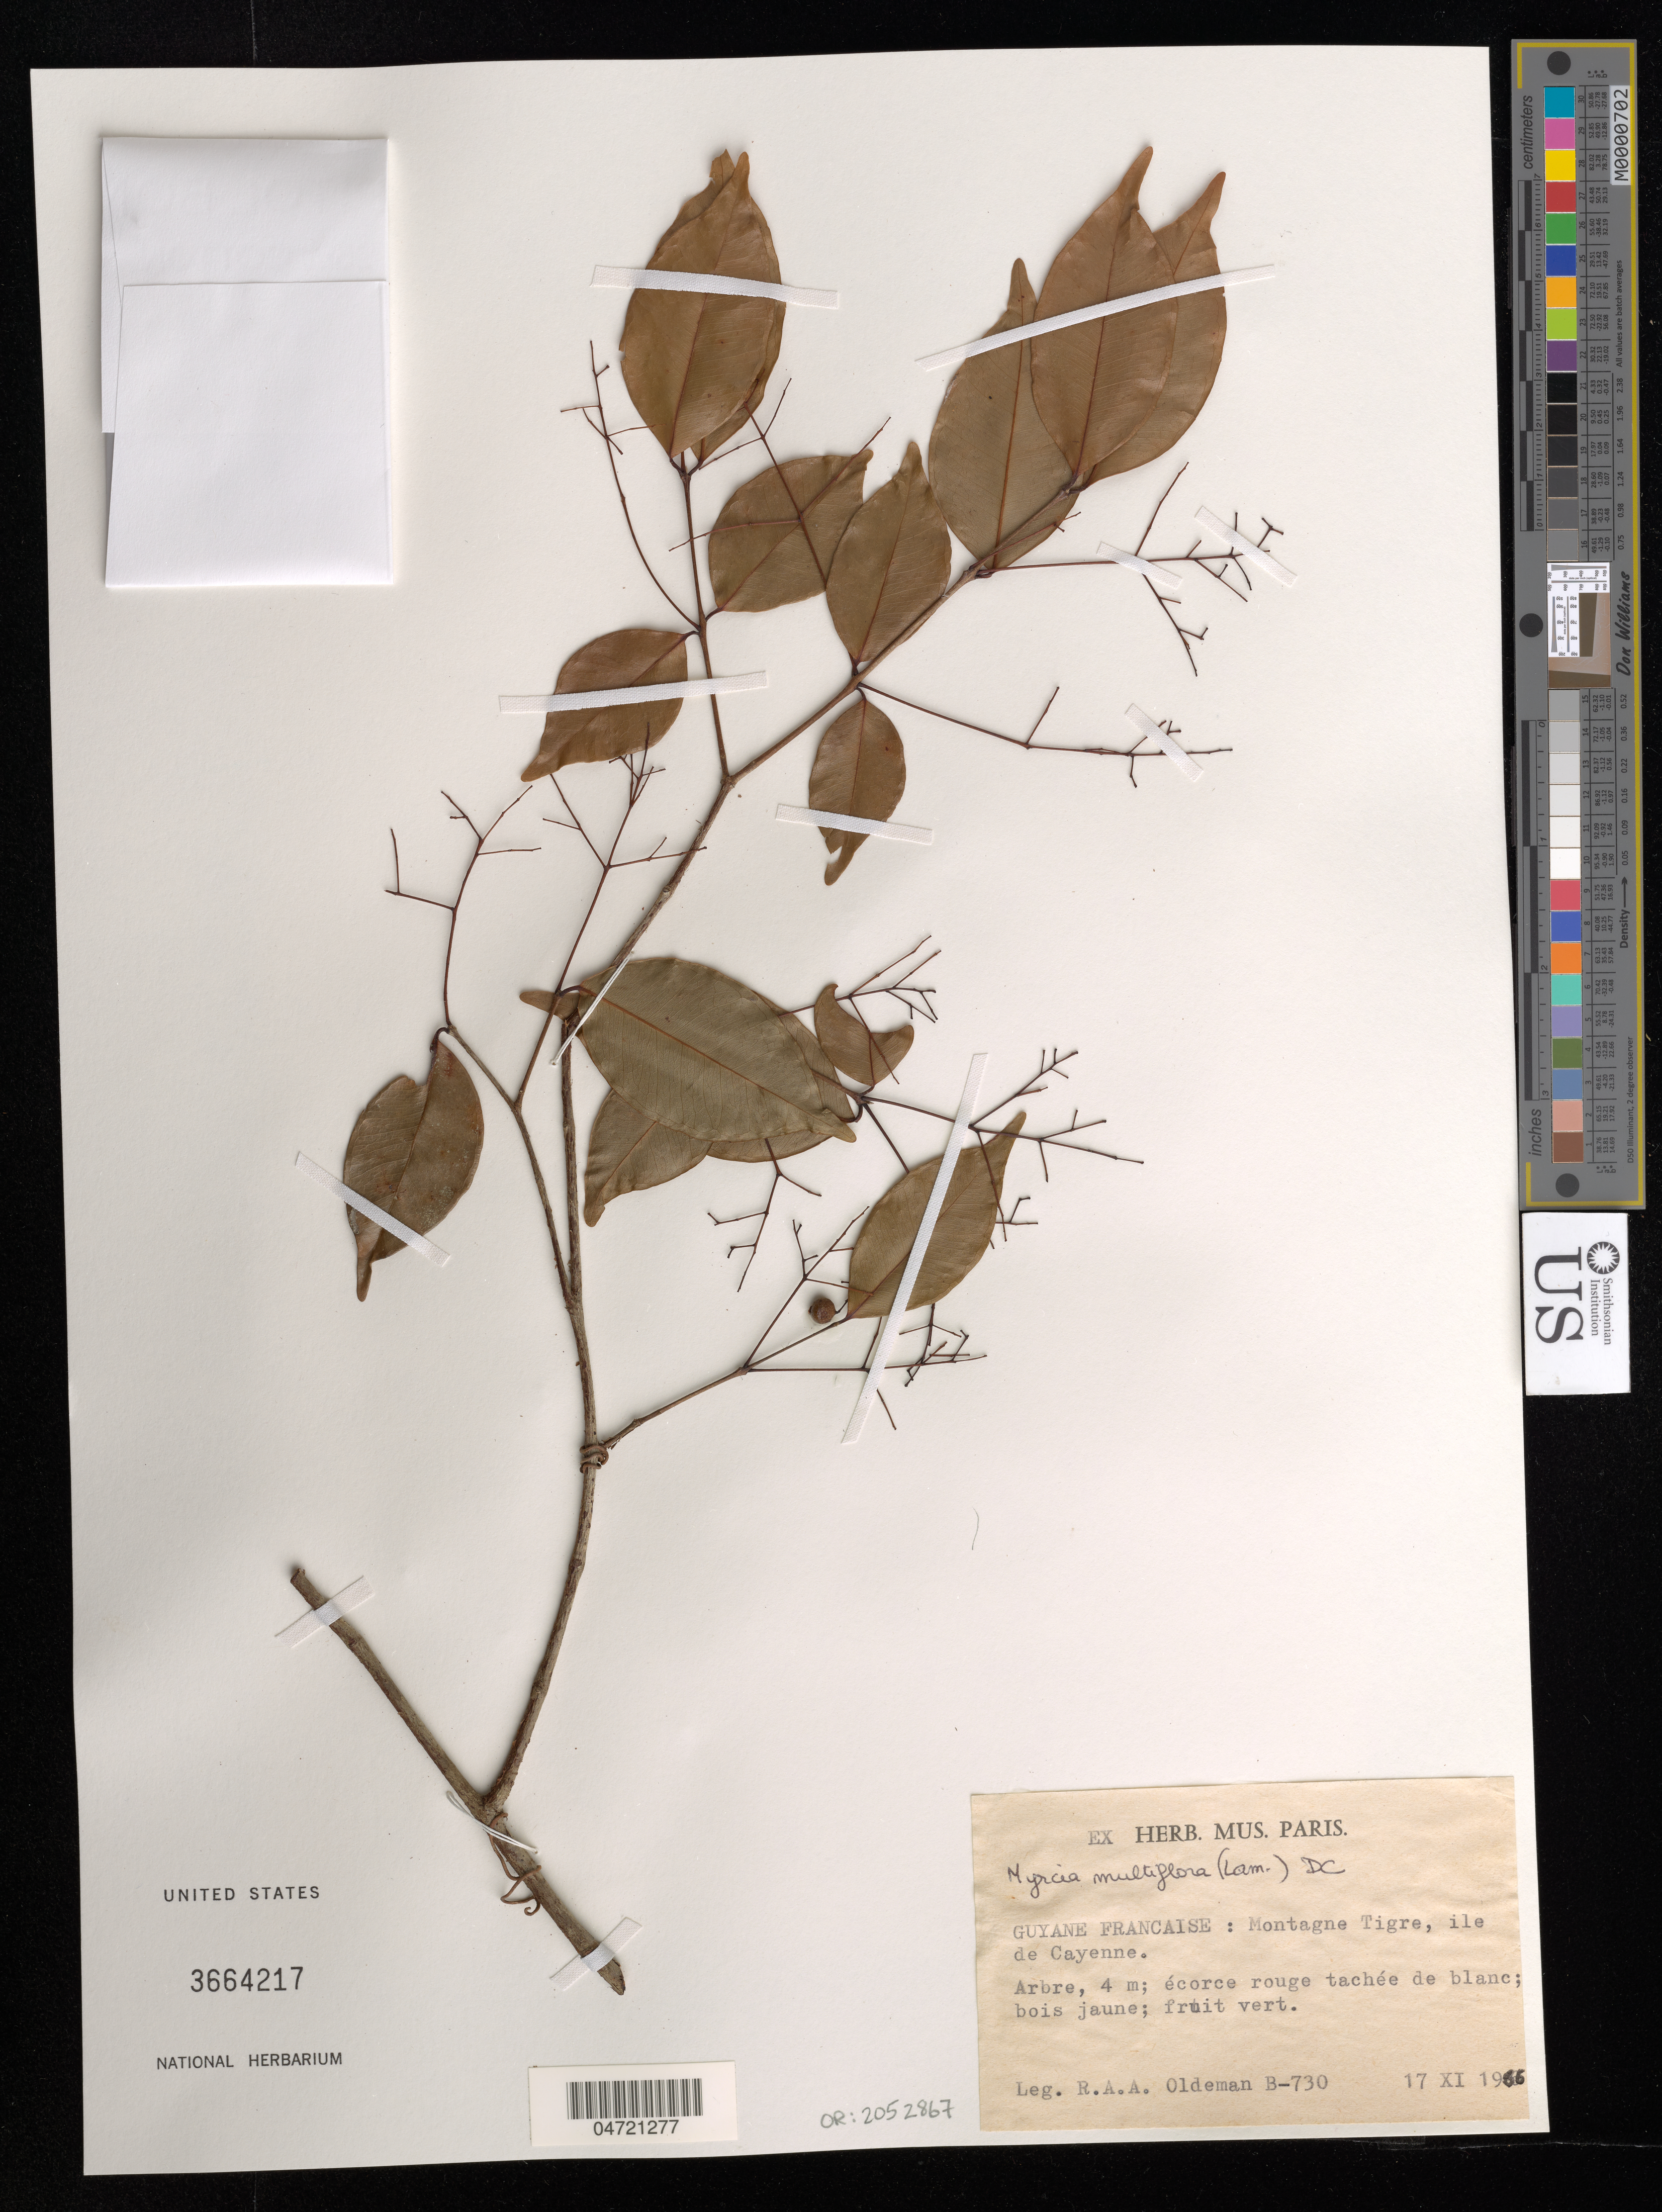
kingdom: Plantae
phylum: Tracheophyta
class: Magnoliopsida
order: Myrtales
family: Myrtaceae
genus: Myrcia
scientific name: Myrcia multiflora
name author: (Lam.) DC.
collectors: R. Oldeman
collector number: B-730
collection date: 1966-11-17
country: French Guiana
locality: Montagne Tigre, ile de Cayenne.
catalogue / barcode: US 3664217